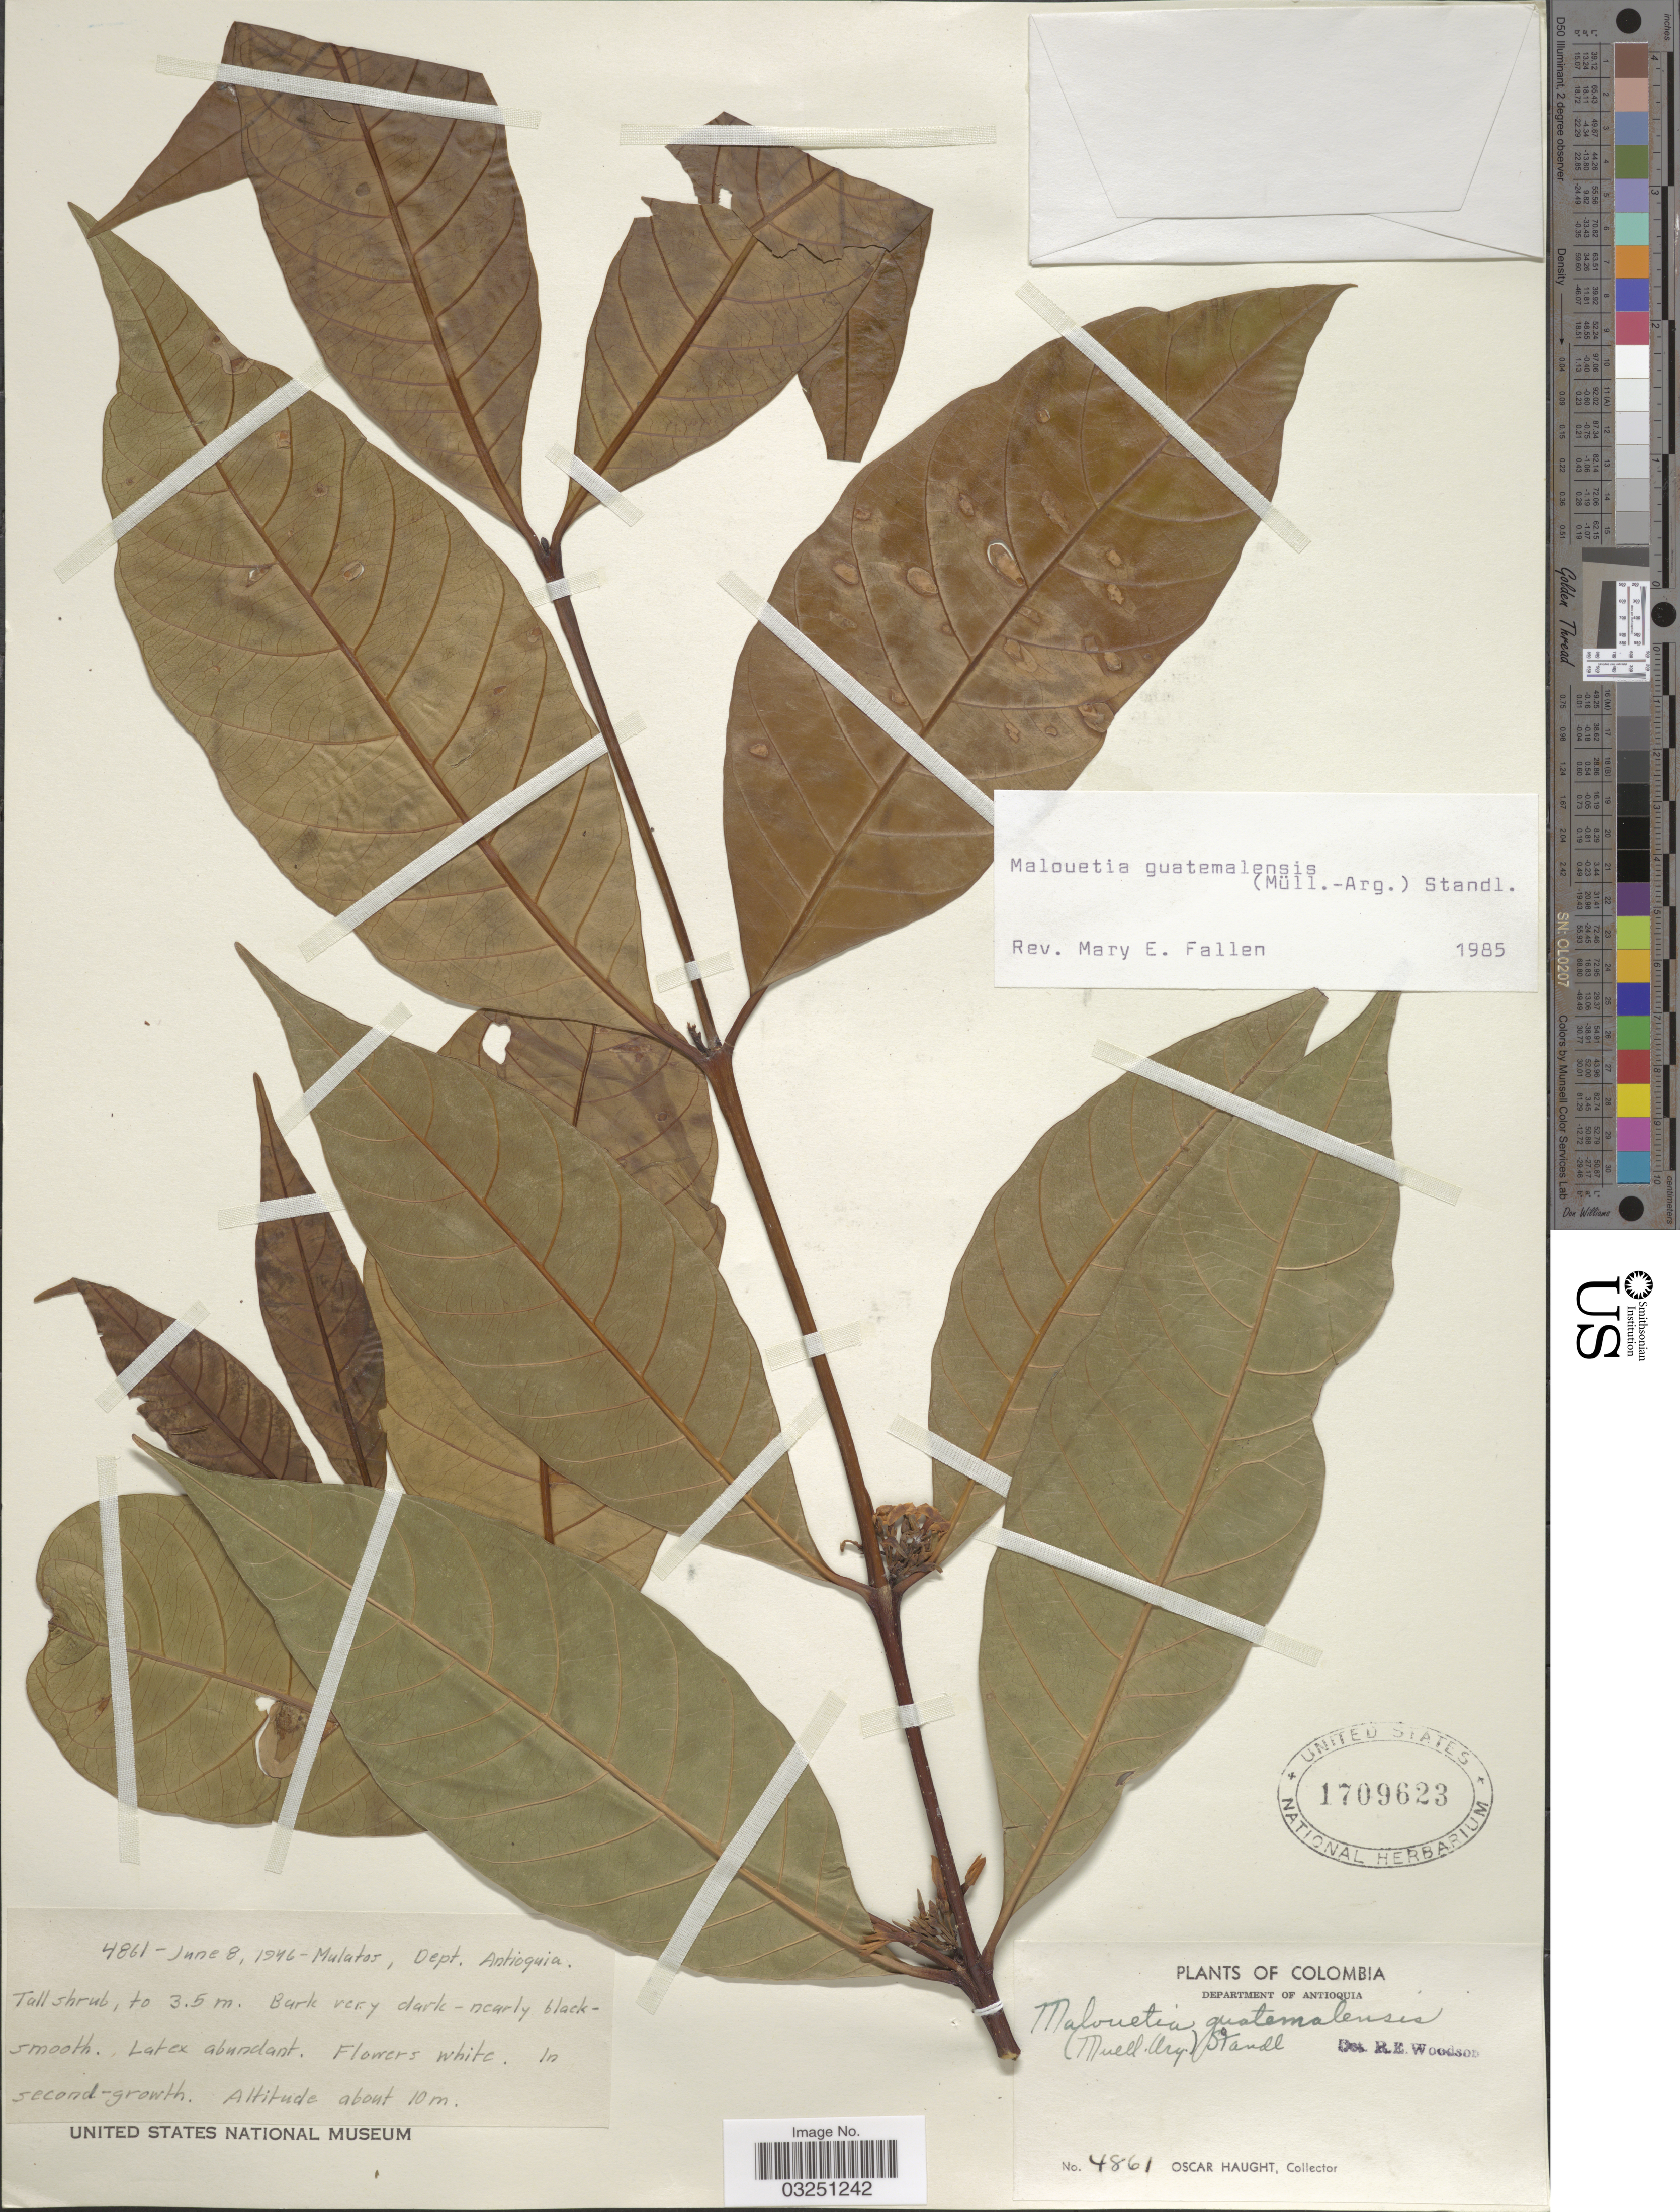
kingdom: Plantae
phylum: Tracheophyta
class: Magnoliopsida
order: Gentianales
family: Apocynaceae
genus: Malouetia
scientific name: Malouetia guatemalensis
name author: (Müll. Arg.) Standl.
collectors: O. L. Haught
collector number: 4861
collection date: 1946-06-08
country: Colombia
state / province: Antioquia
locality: Department of Antioquia. Mulatos, Dept. Antioquia.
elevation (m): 10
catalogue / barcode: US 1709623